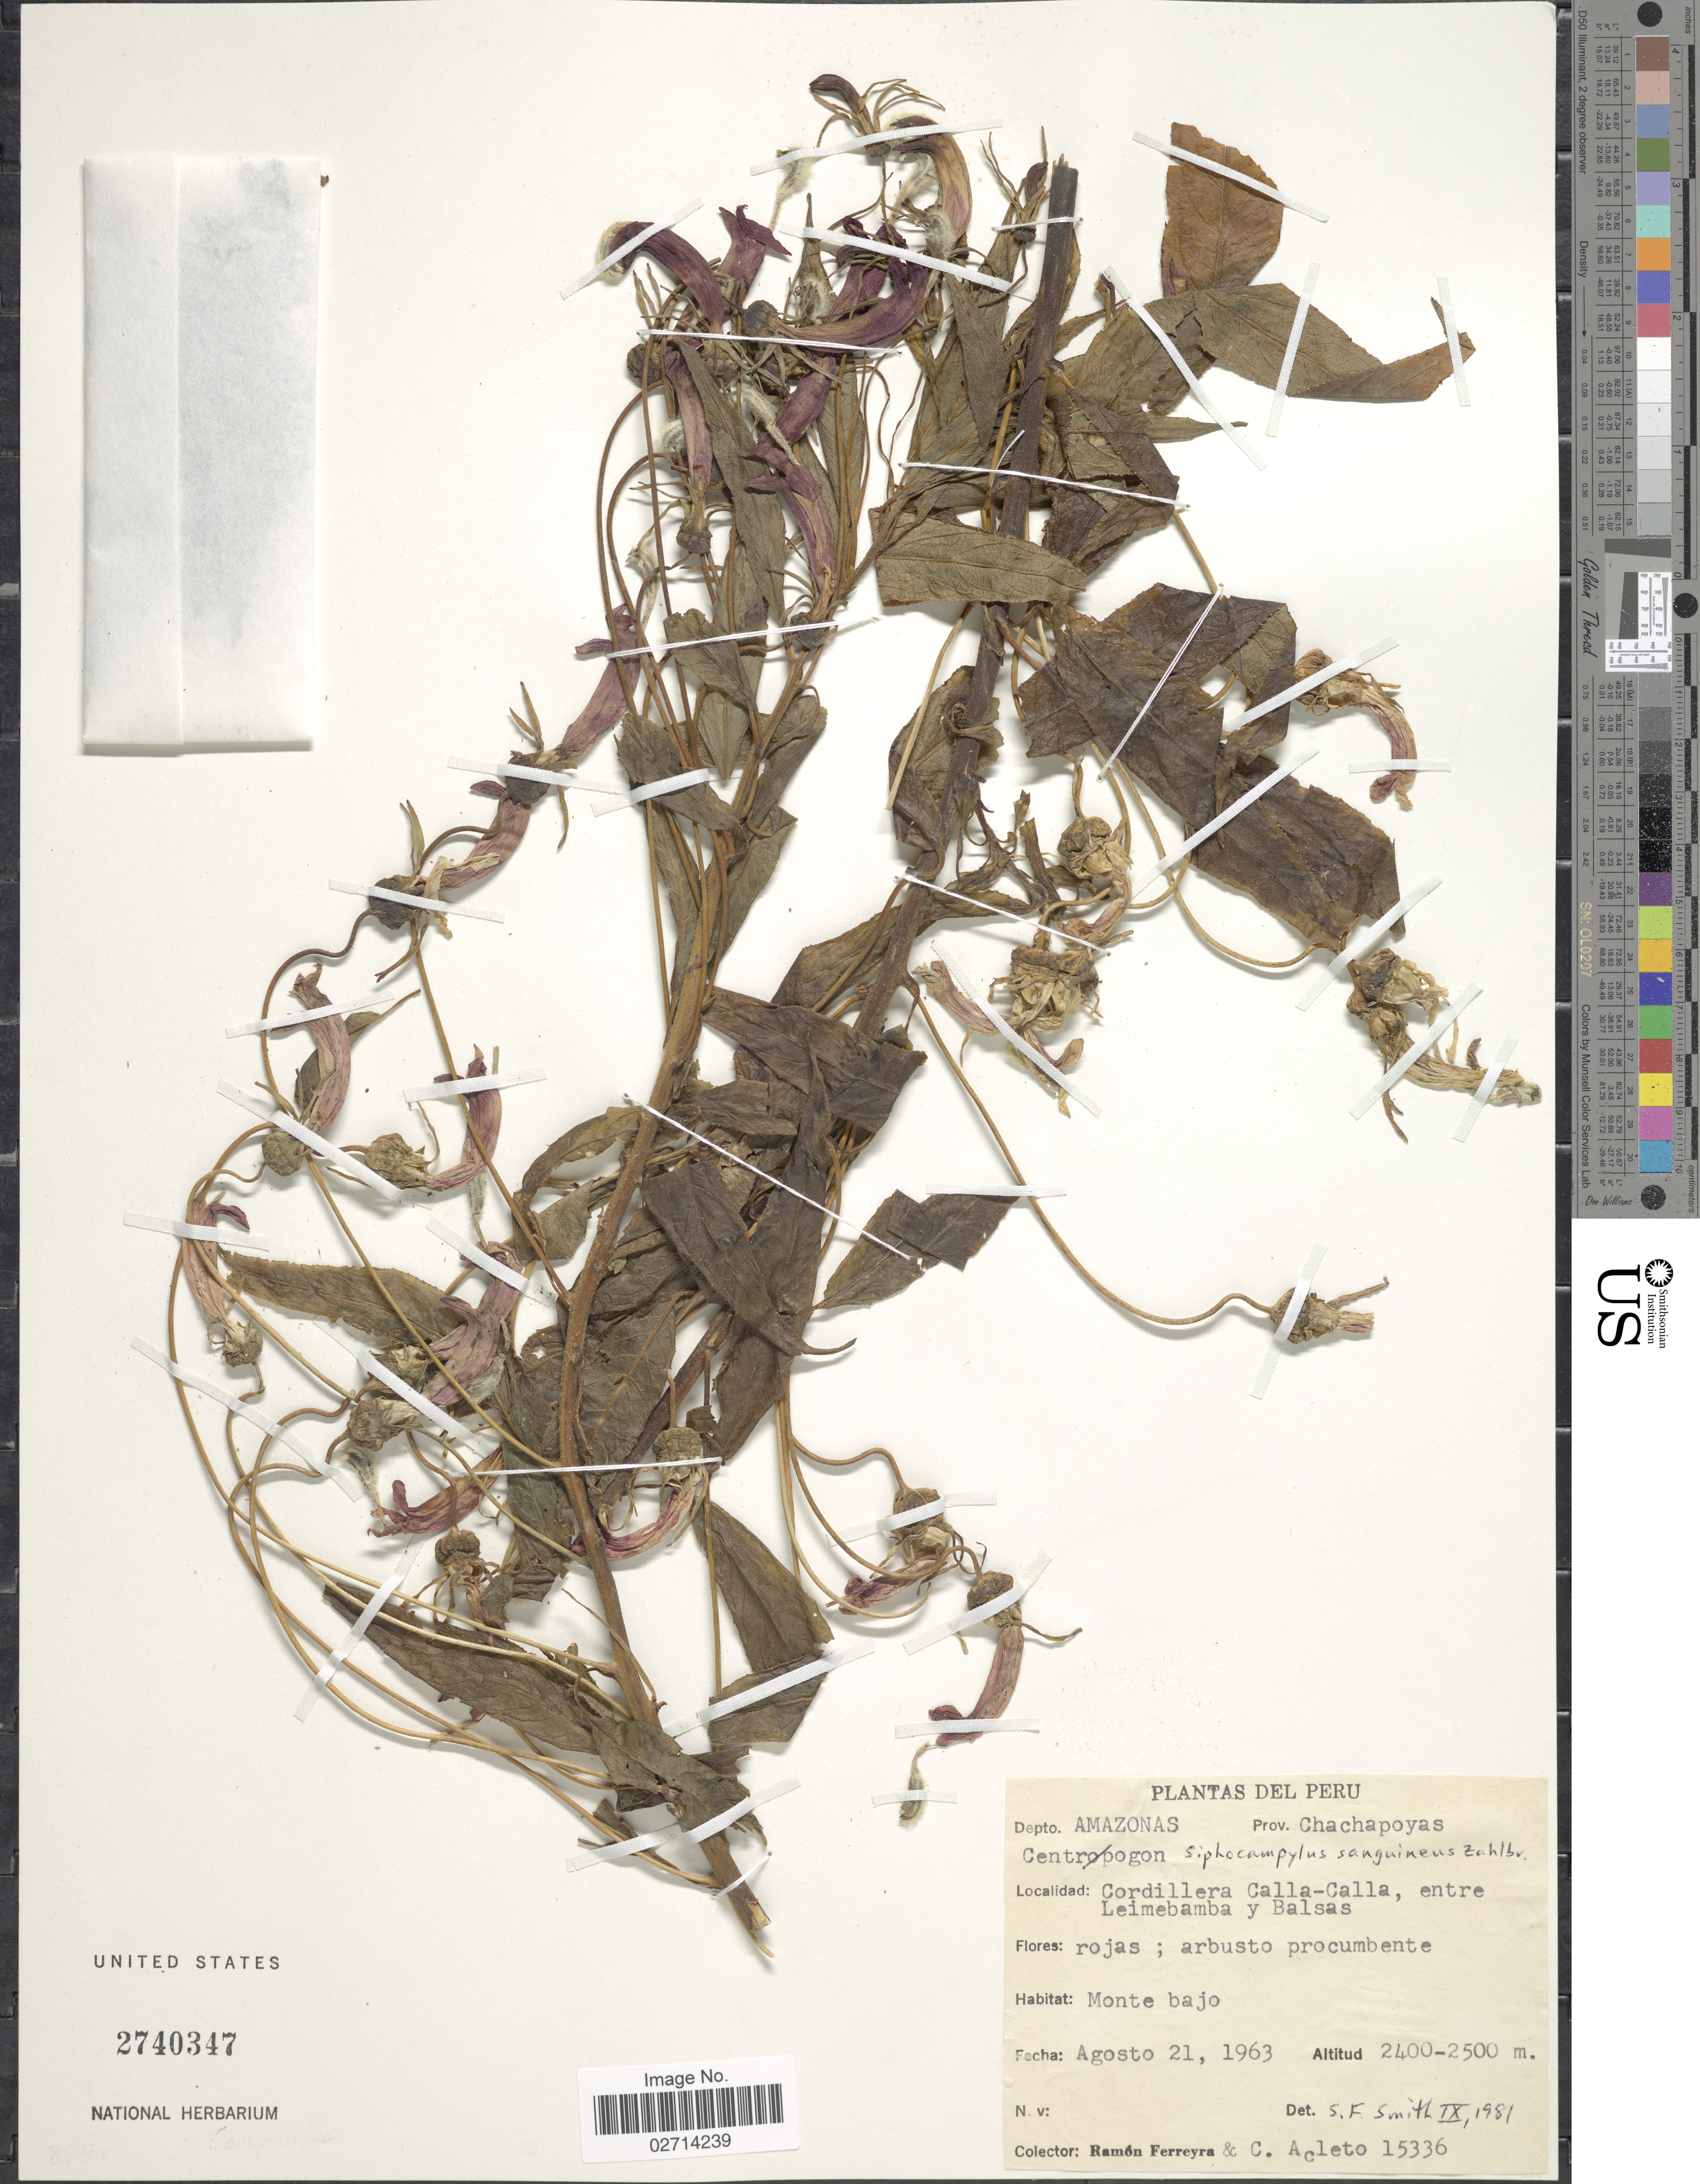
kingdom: Plantae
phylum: Tracheophyta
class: Magnoliopsida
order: Asterales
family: Campanulaceae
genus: Siphocampylus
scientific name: Siphocampylus sanguineus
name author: Zahlbr.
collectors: R. A. Ferreyra & C. Acleto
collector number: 15336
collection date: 1963-08-21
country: Peru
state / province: Amazonas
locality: Prov. Chachapoyas, Cordillera Calla-Calla, entre Leimebamba y Balsas.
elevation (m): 2400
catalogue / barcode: US 2740347